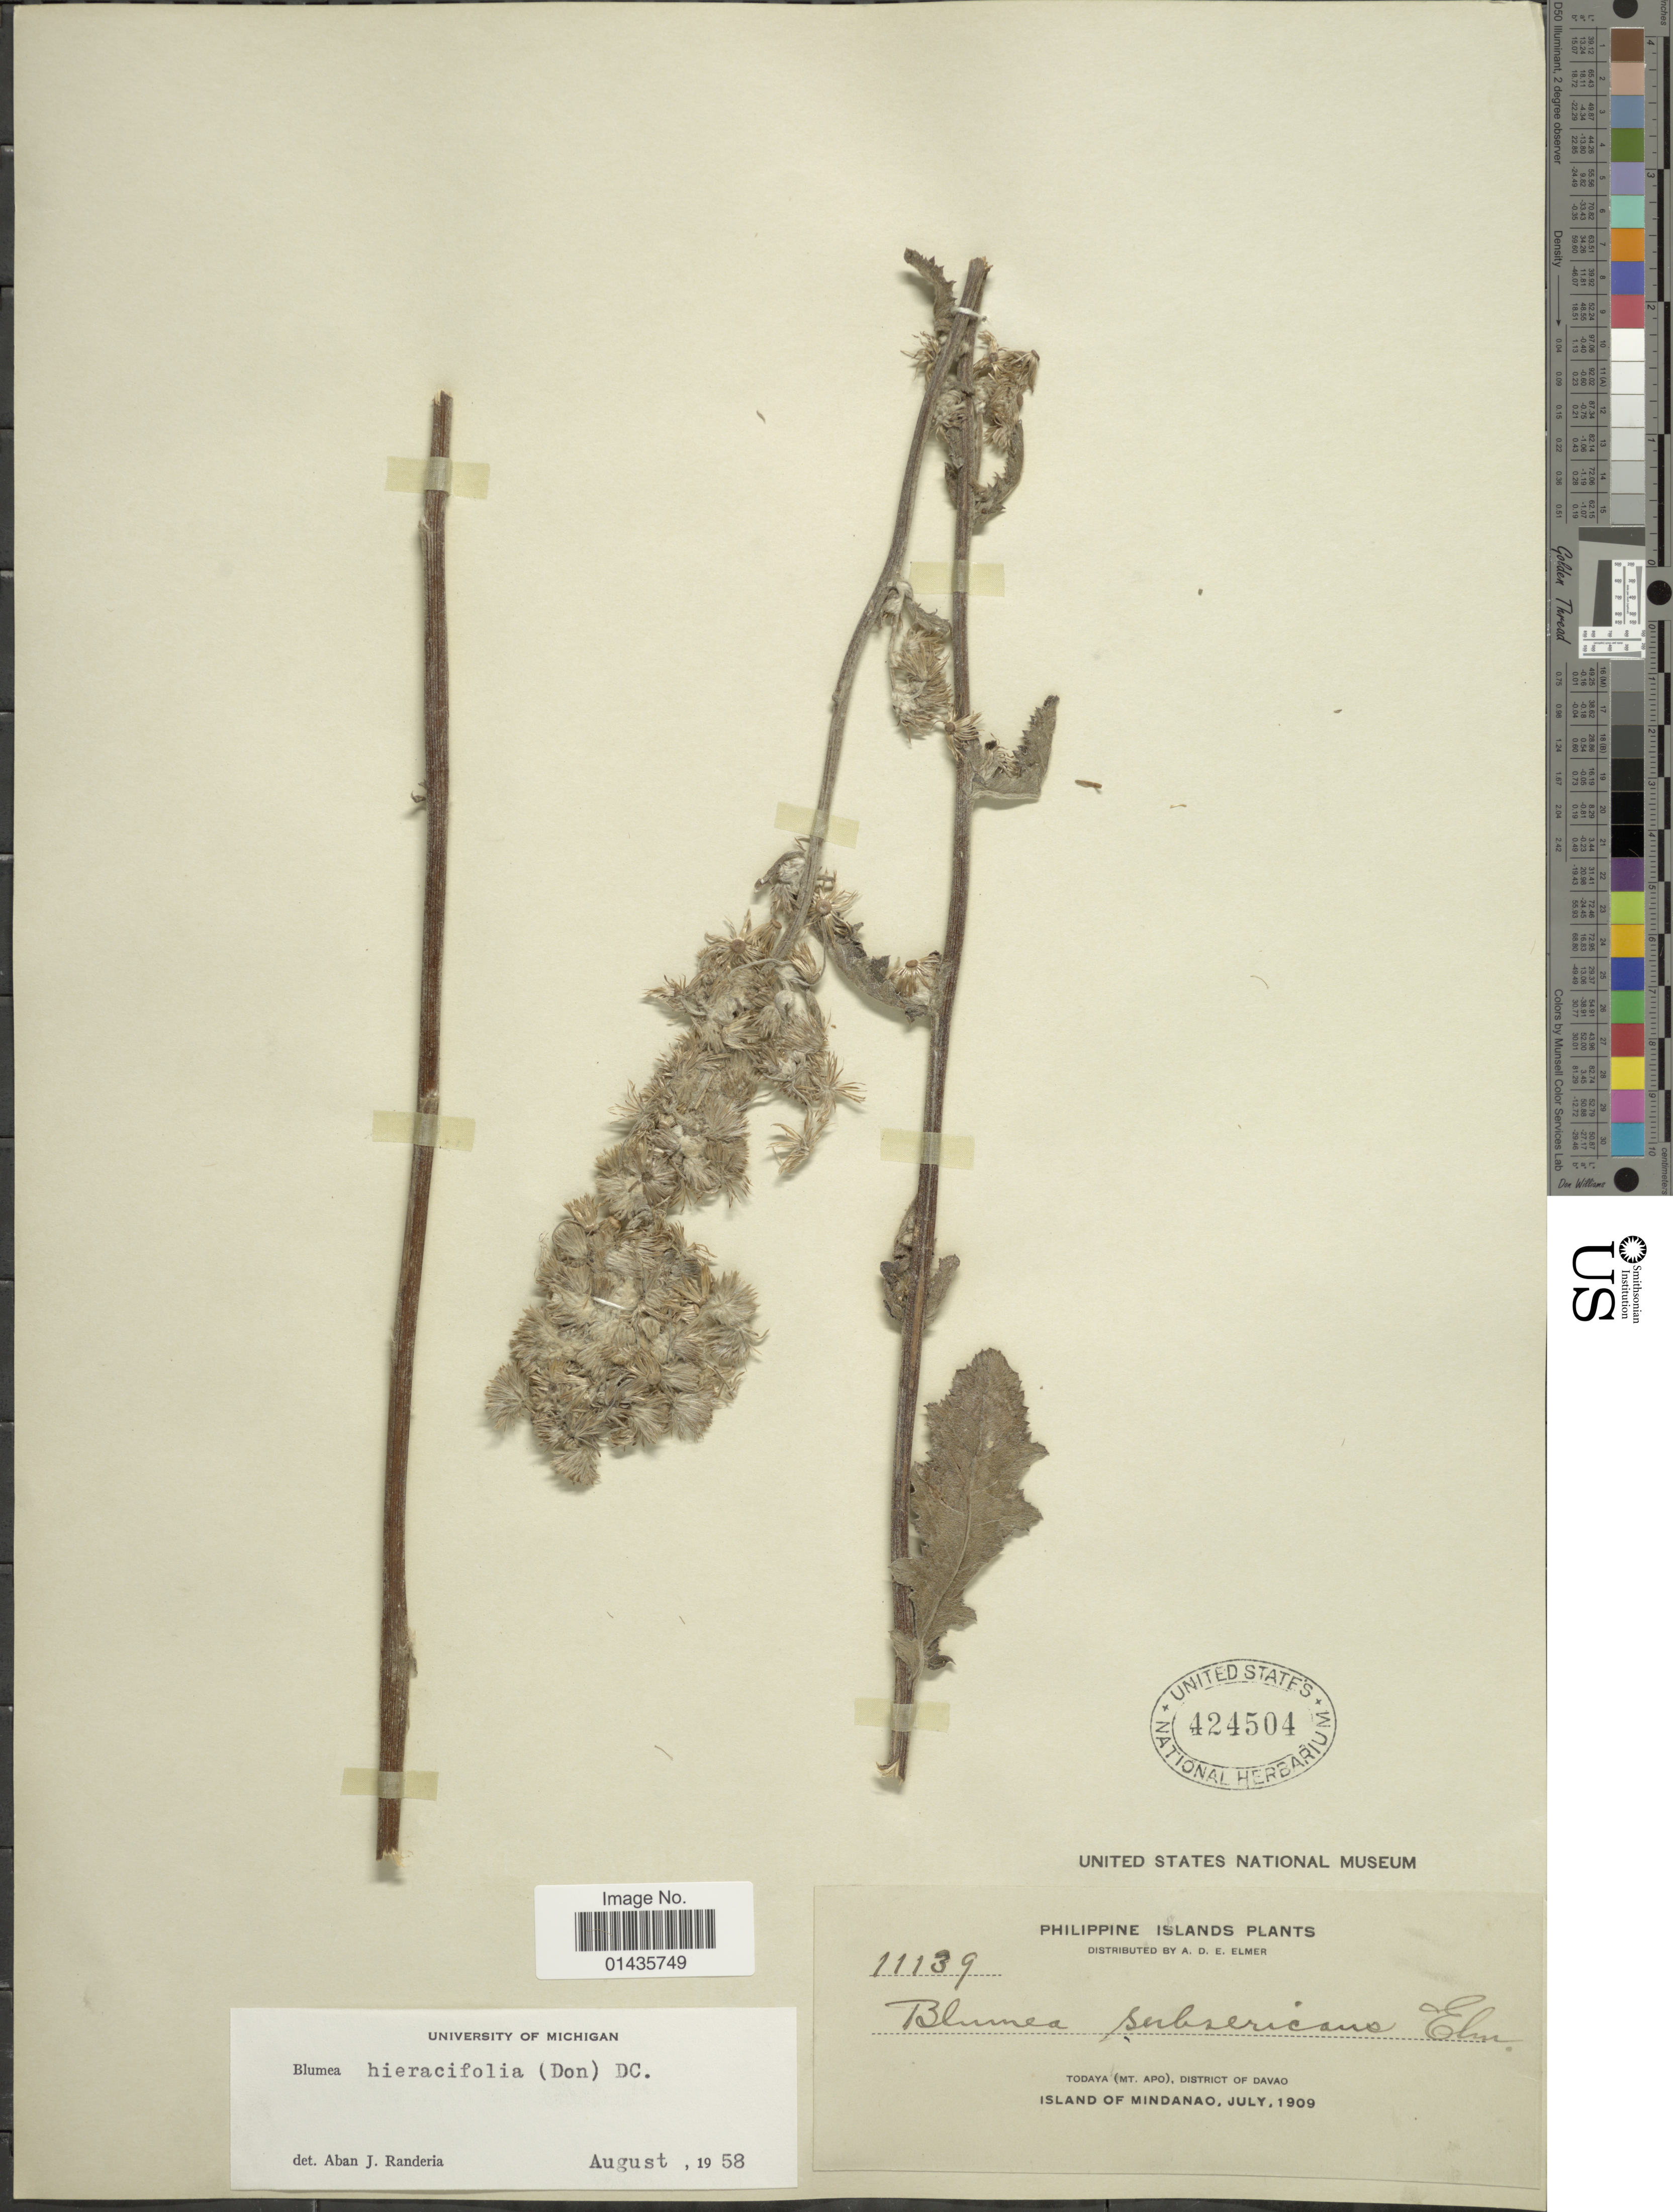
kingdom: Plantae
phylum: Tracheophyta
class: Magnoliopsida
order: Asterales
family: Asteraceae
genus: Blumea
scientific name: Blumea hieraciifolia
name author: (Spreng.) DC.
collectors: A. D. E. Elmer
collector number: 11139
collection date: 1909-07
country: Philippines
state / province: Davao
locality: Philippine Islands, Todaya (Mt. Apo), District of Davao, Island of Mindanao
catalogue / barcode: US 424504